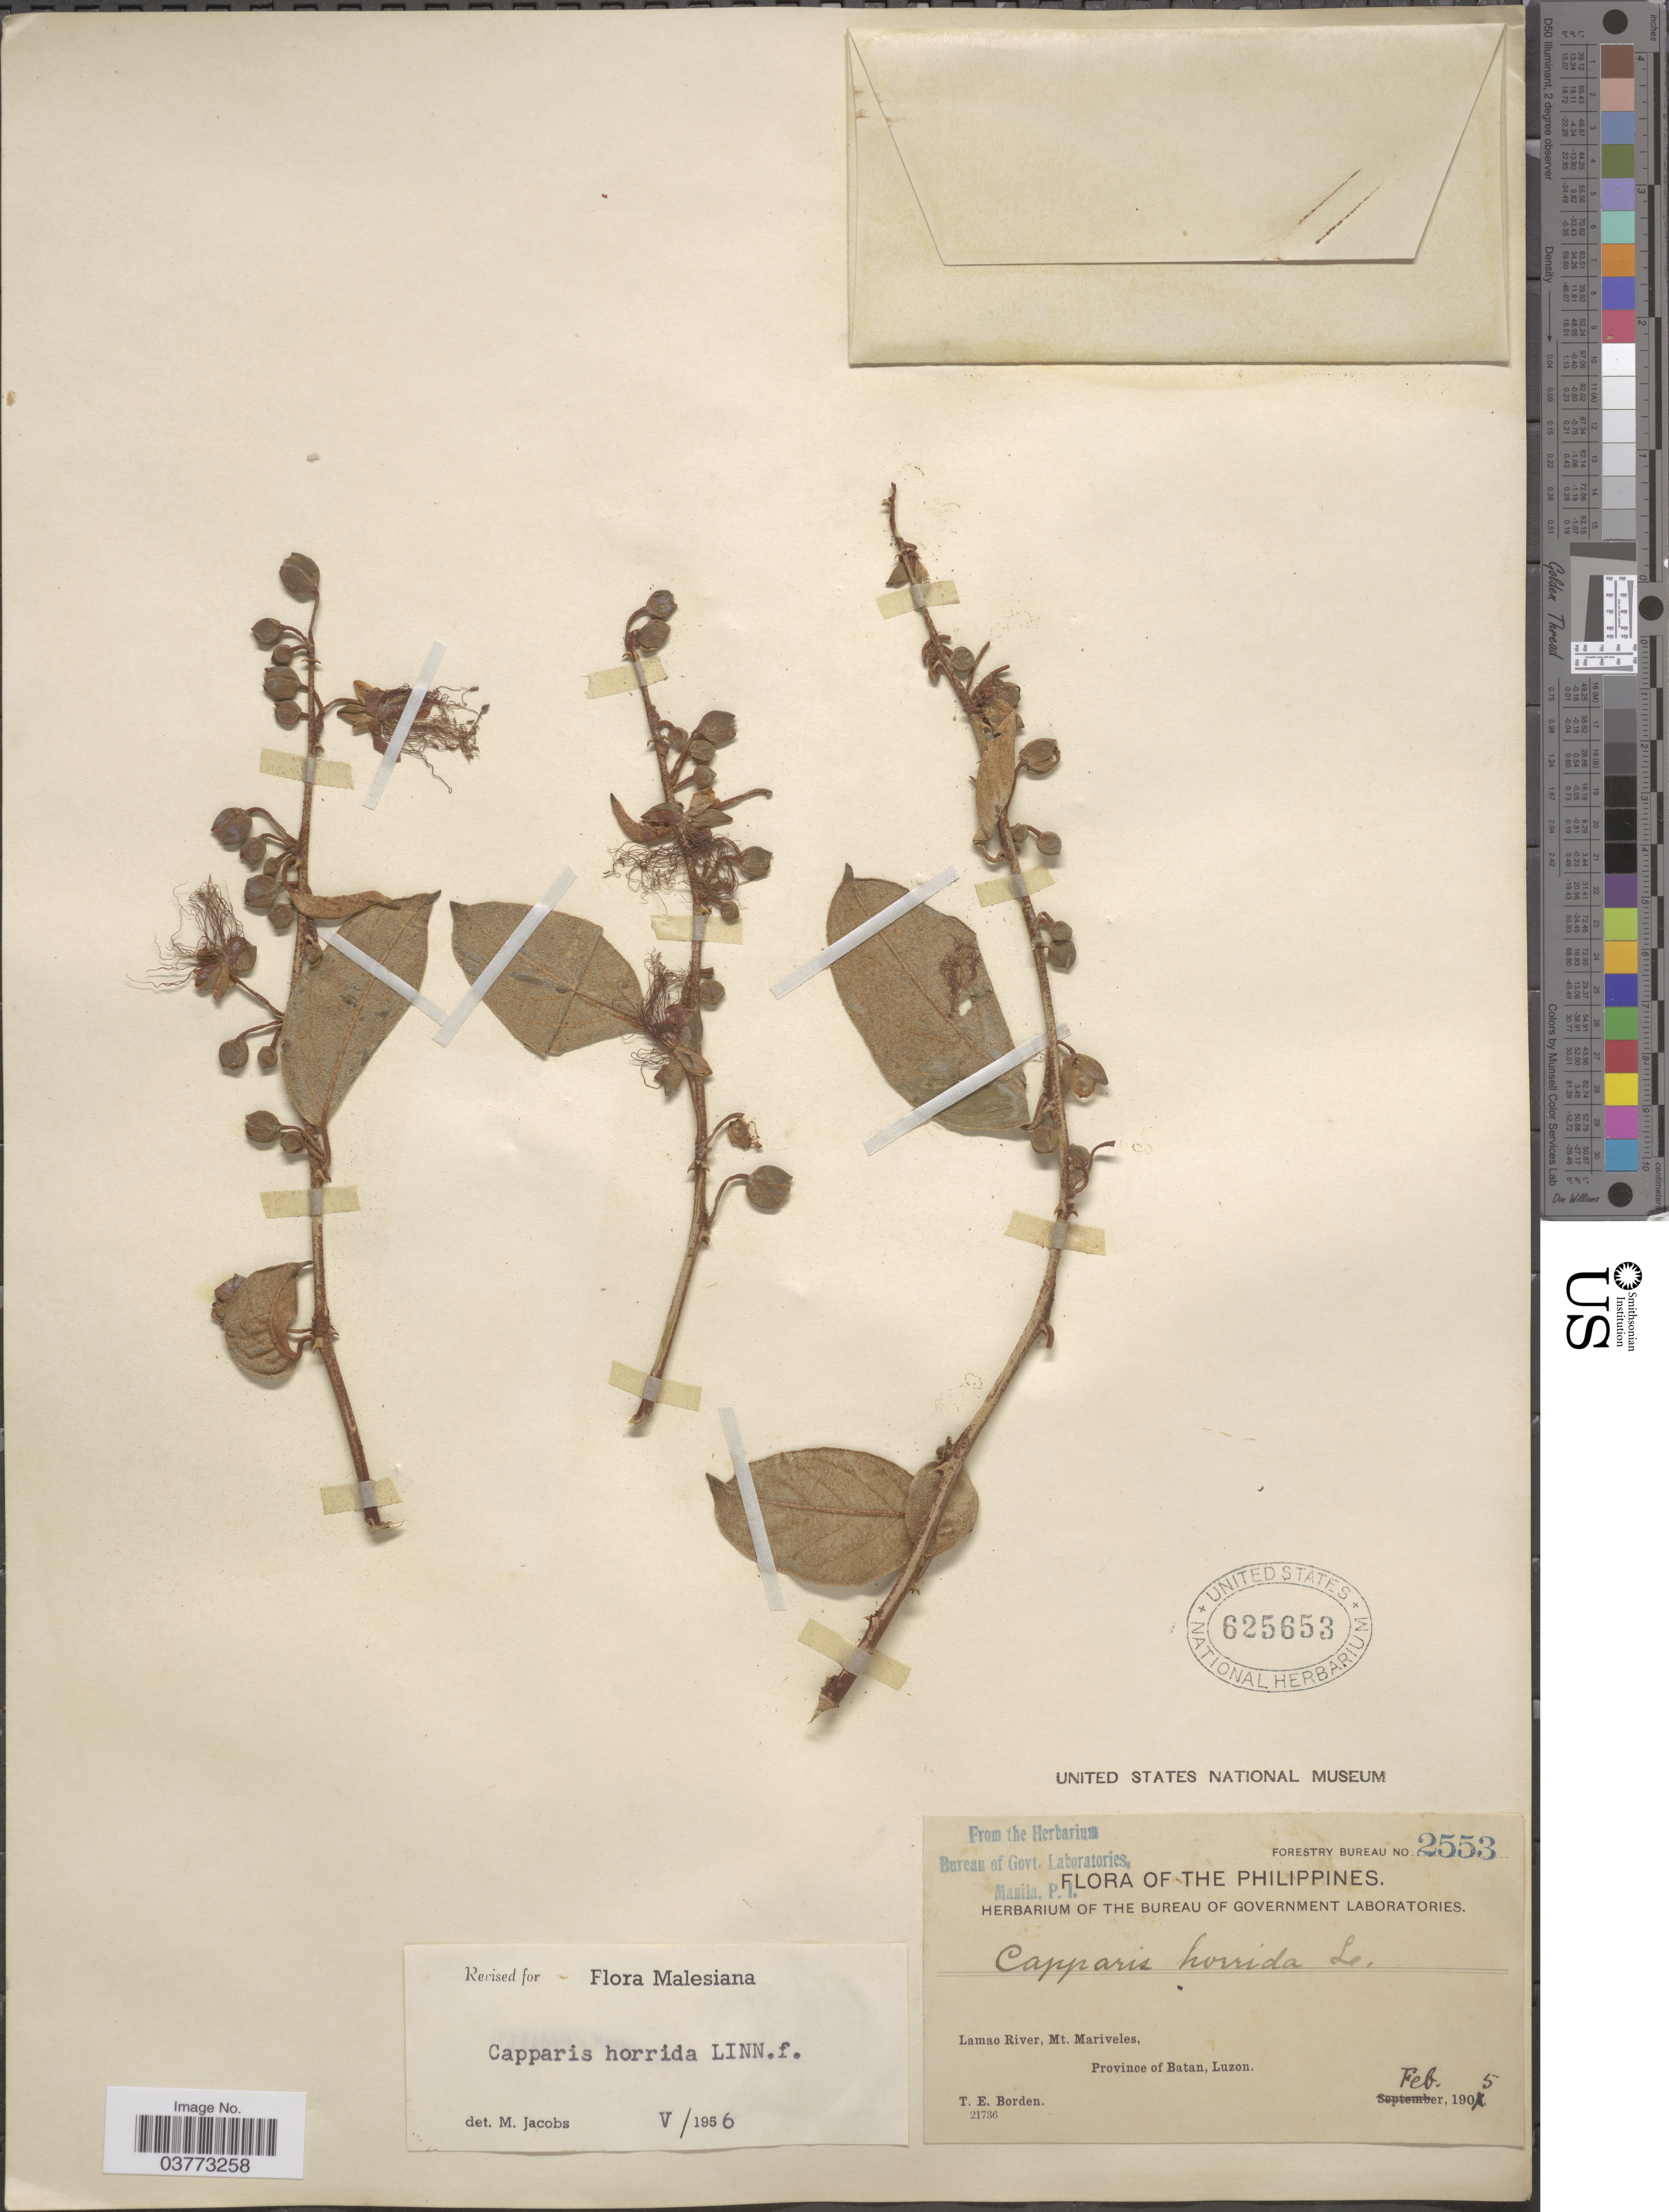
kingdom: Plantae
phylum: Tracheophyta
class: Magnoliopsida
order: Brassicales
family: Capparaceae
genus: Capparis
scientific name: Capparis horrida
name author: L. f.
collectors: T. E. Borden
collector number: Forestry Bureau 2553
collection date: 1905-02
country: Philippines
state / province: Cagayan Valley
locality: The Philippines. Lamao River, Mt. Mariveles, Province of Batan, Luzon.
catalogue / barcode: US 625653